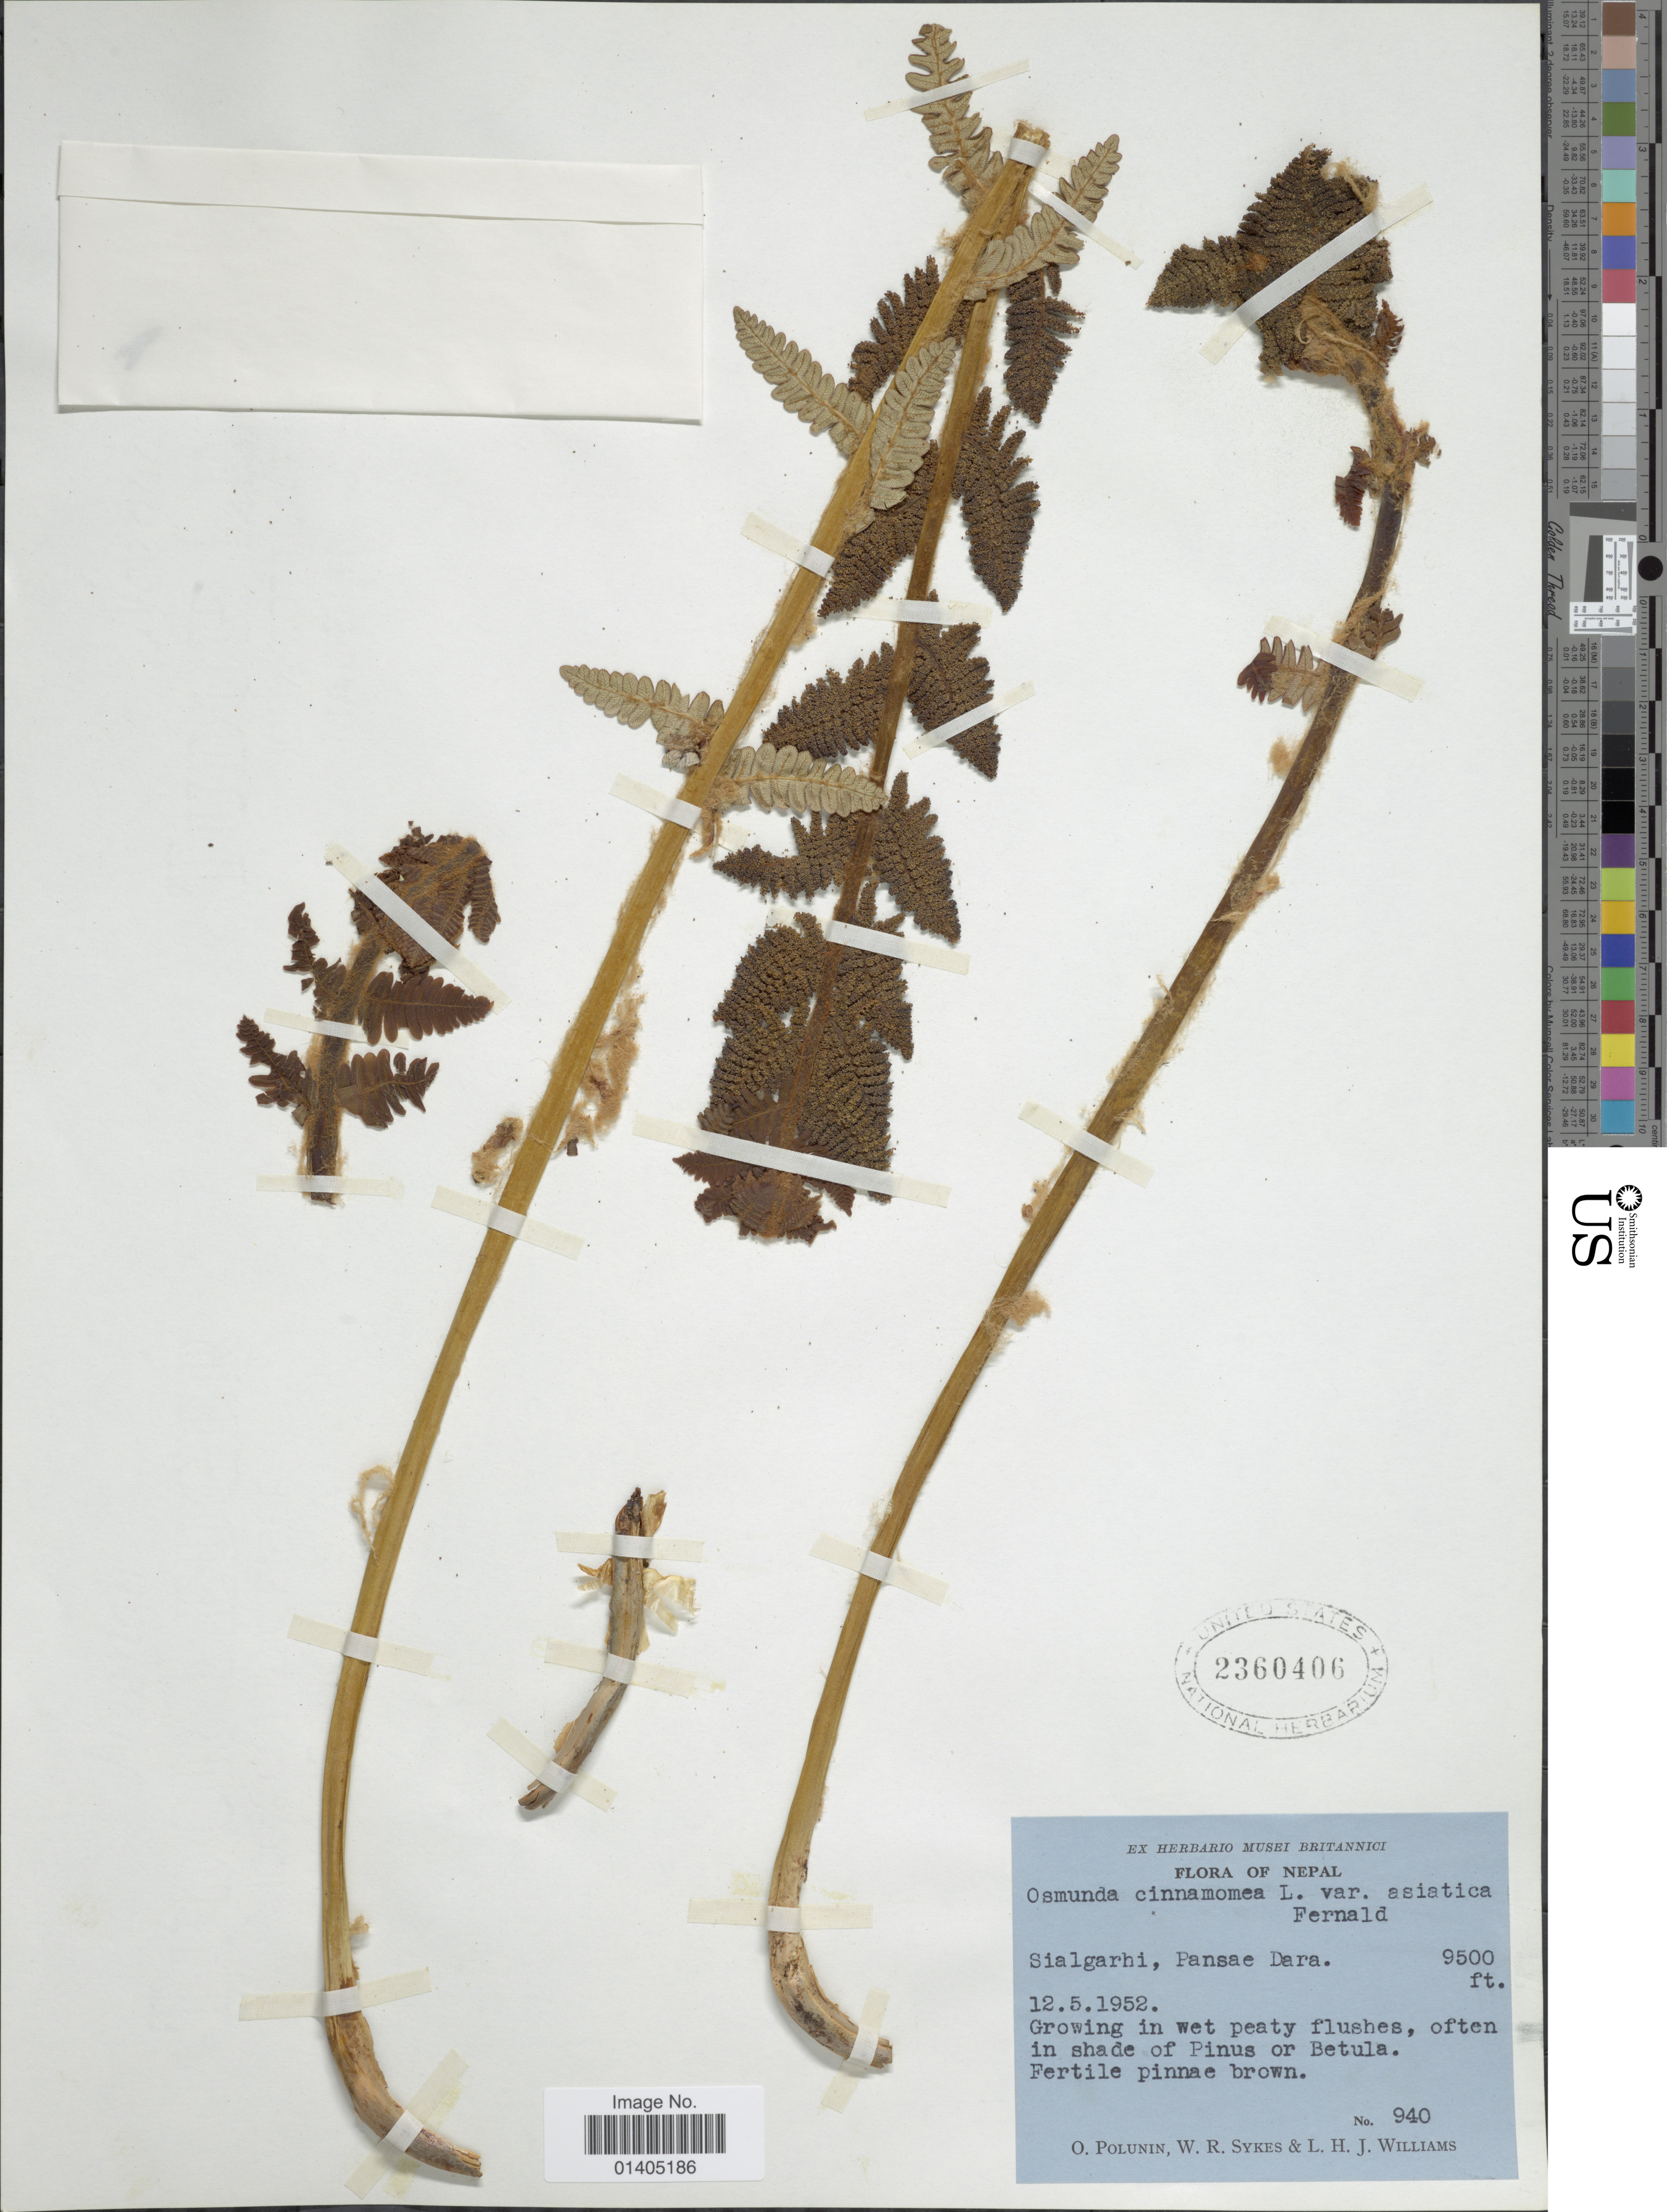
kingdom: Plantae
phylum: Tracheophyta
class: Polypodiopsida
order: Osmundales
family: Osmundaceae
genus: Osmundastrum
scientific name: Osmundastrum cinnamomeum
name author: (L.) C. Presl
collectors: O. V. Polunin, W. R. Sykes & L. H. J. Williams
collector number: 940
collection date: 1952-05-12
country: Nepal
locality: Sialgarhi, Pansae dara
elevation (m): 2896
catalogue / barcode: US 2360406